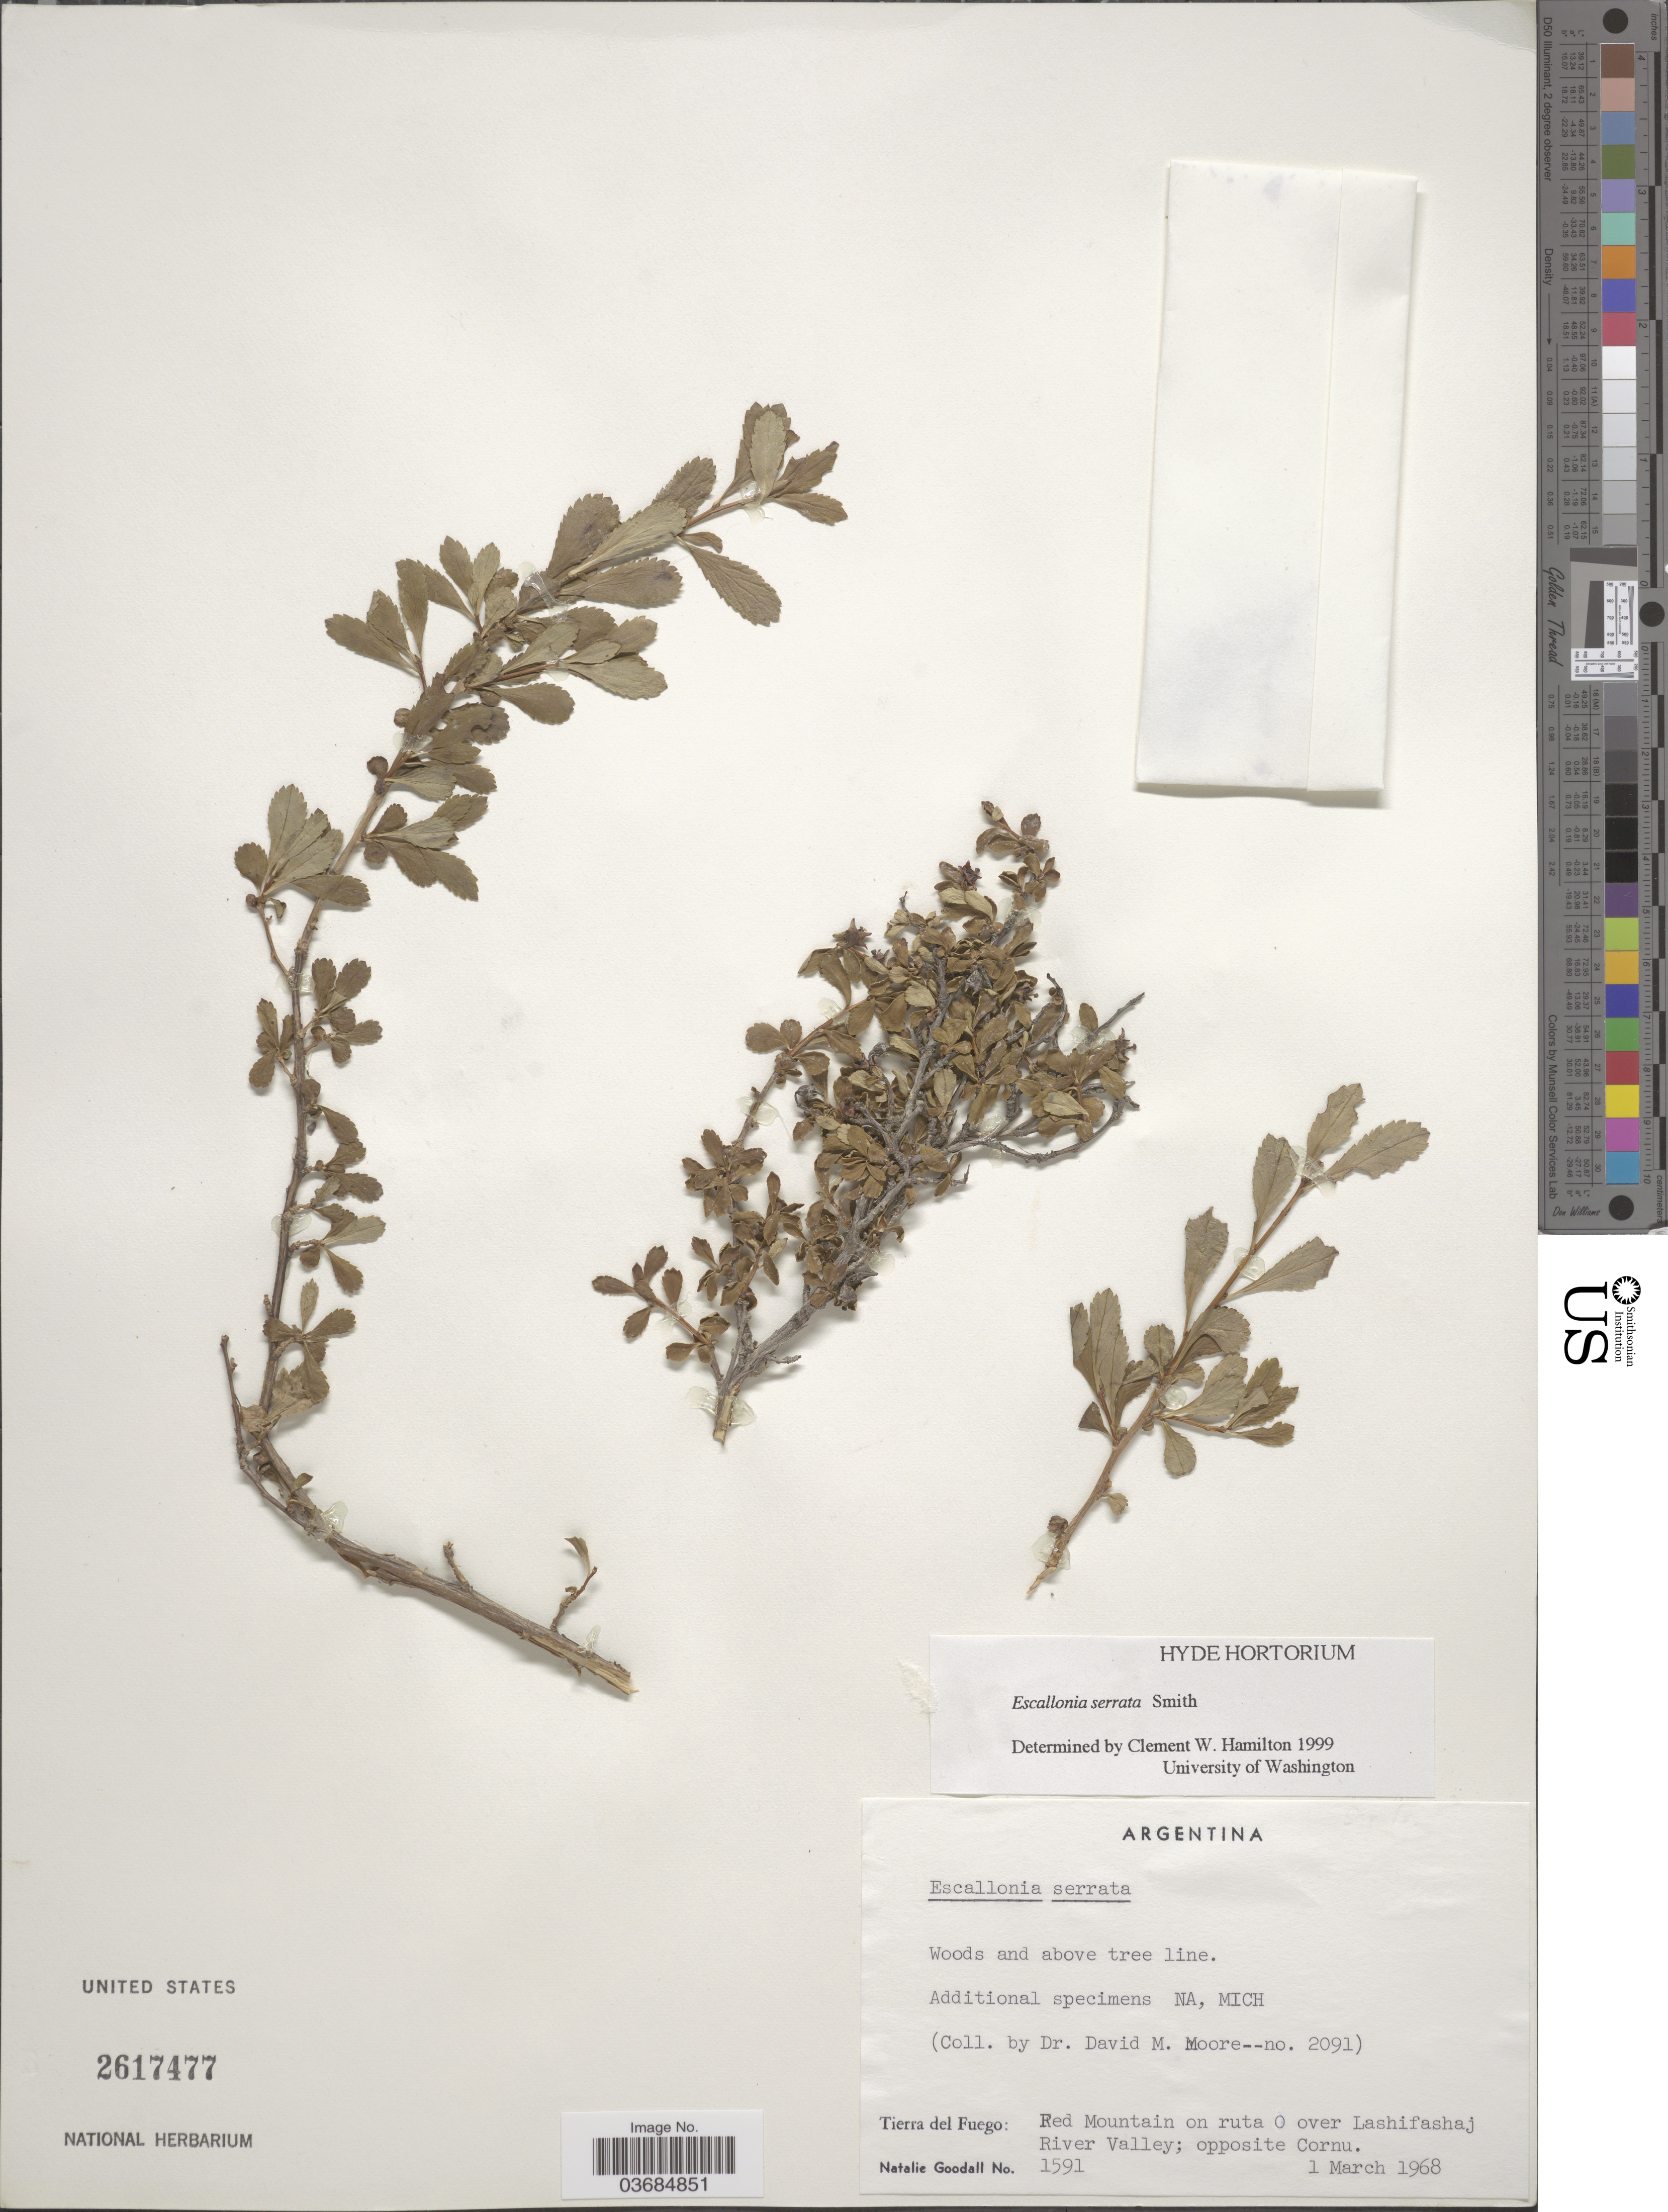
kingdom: Plantae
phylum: Tracheophyta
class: Magnoliopsida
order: Escalloniales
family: Escalloniaceae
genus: Escallonia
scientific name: Escallonia serrata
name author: Sm.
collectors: D. Moore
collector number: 2091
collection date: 1968-03-01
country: Argentina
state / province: Tierra del Fuego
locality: Red Mountain on ruta 0 over Lashifashaj River Vakkey; opposite Cornu.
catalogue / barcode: US 2617477